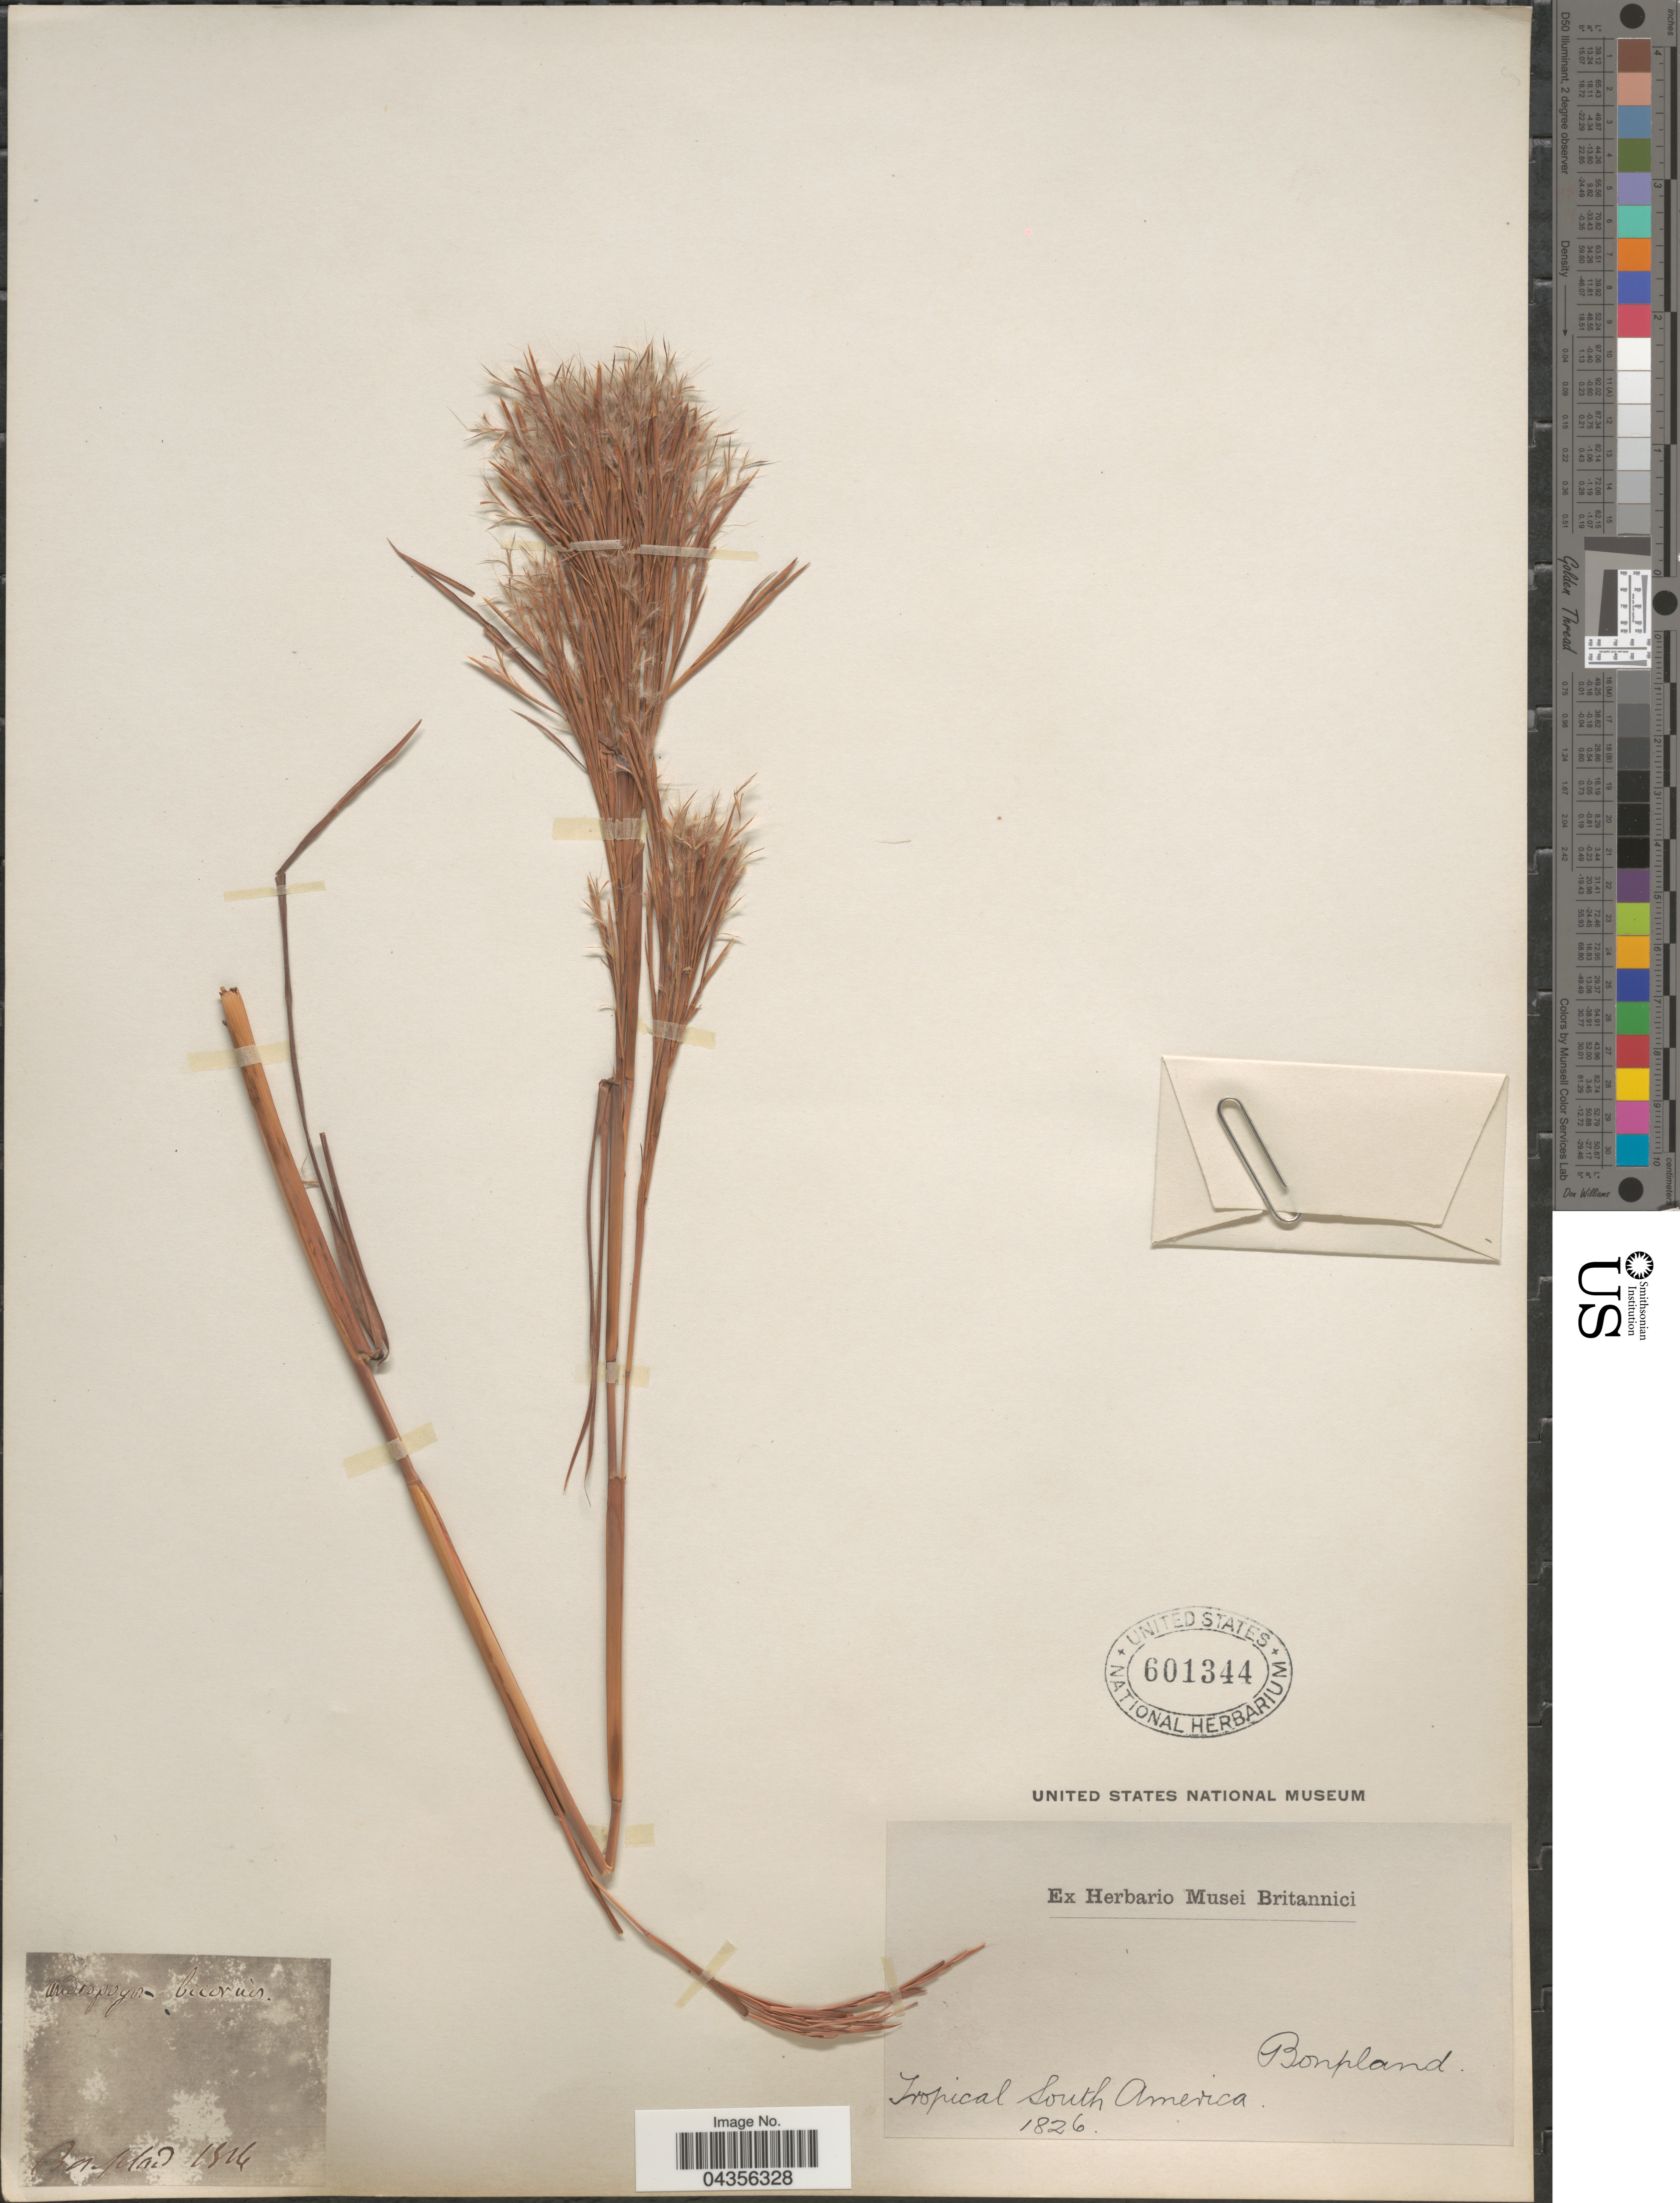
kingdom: Plantae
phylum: Tracheophyta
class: Liliopsida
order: Poales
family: Poaceae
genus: Schizachyrium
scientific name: Schizachyrium microstachyum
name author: (Desv. ex Ham.) Roseng. et al.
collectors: ex herb. Musei Britannici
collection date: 1826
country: Argentina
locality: Bonpland. Tropical South America.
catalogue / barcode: US 601344